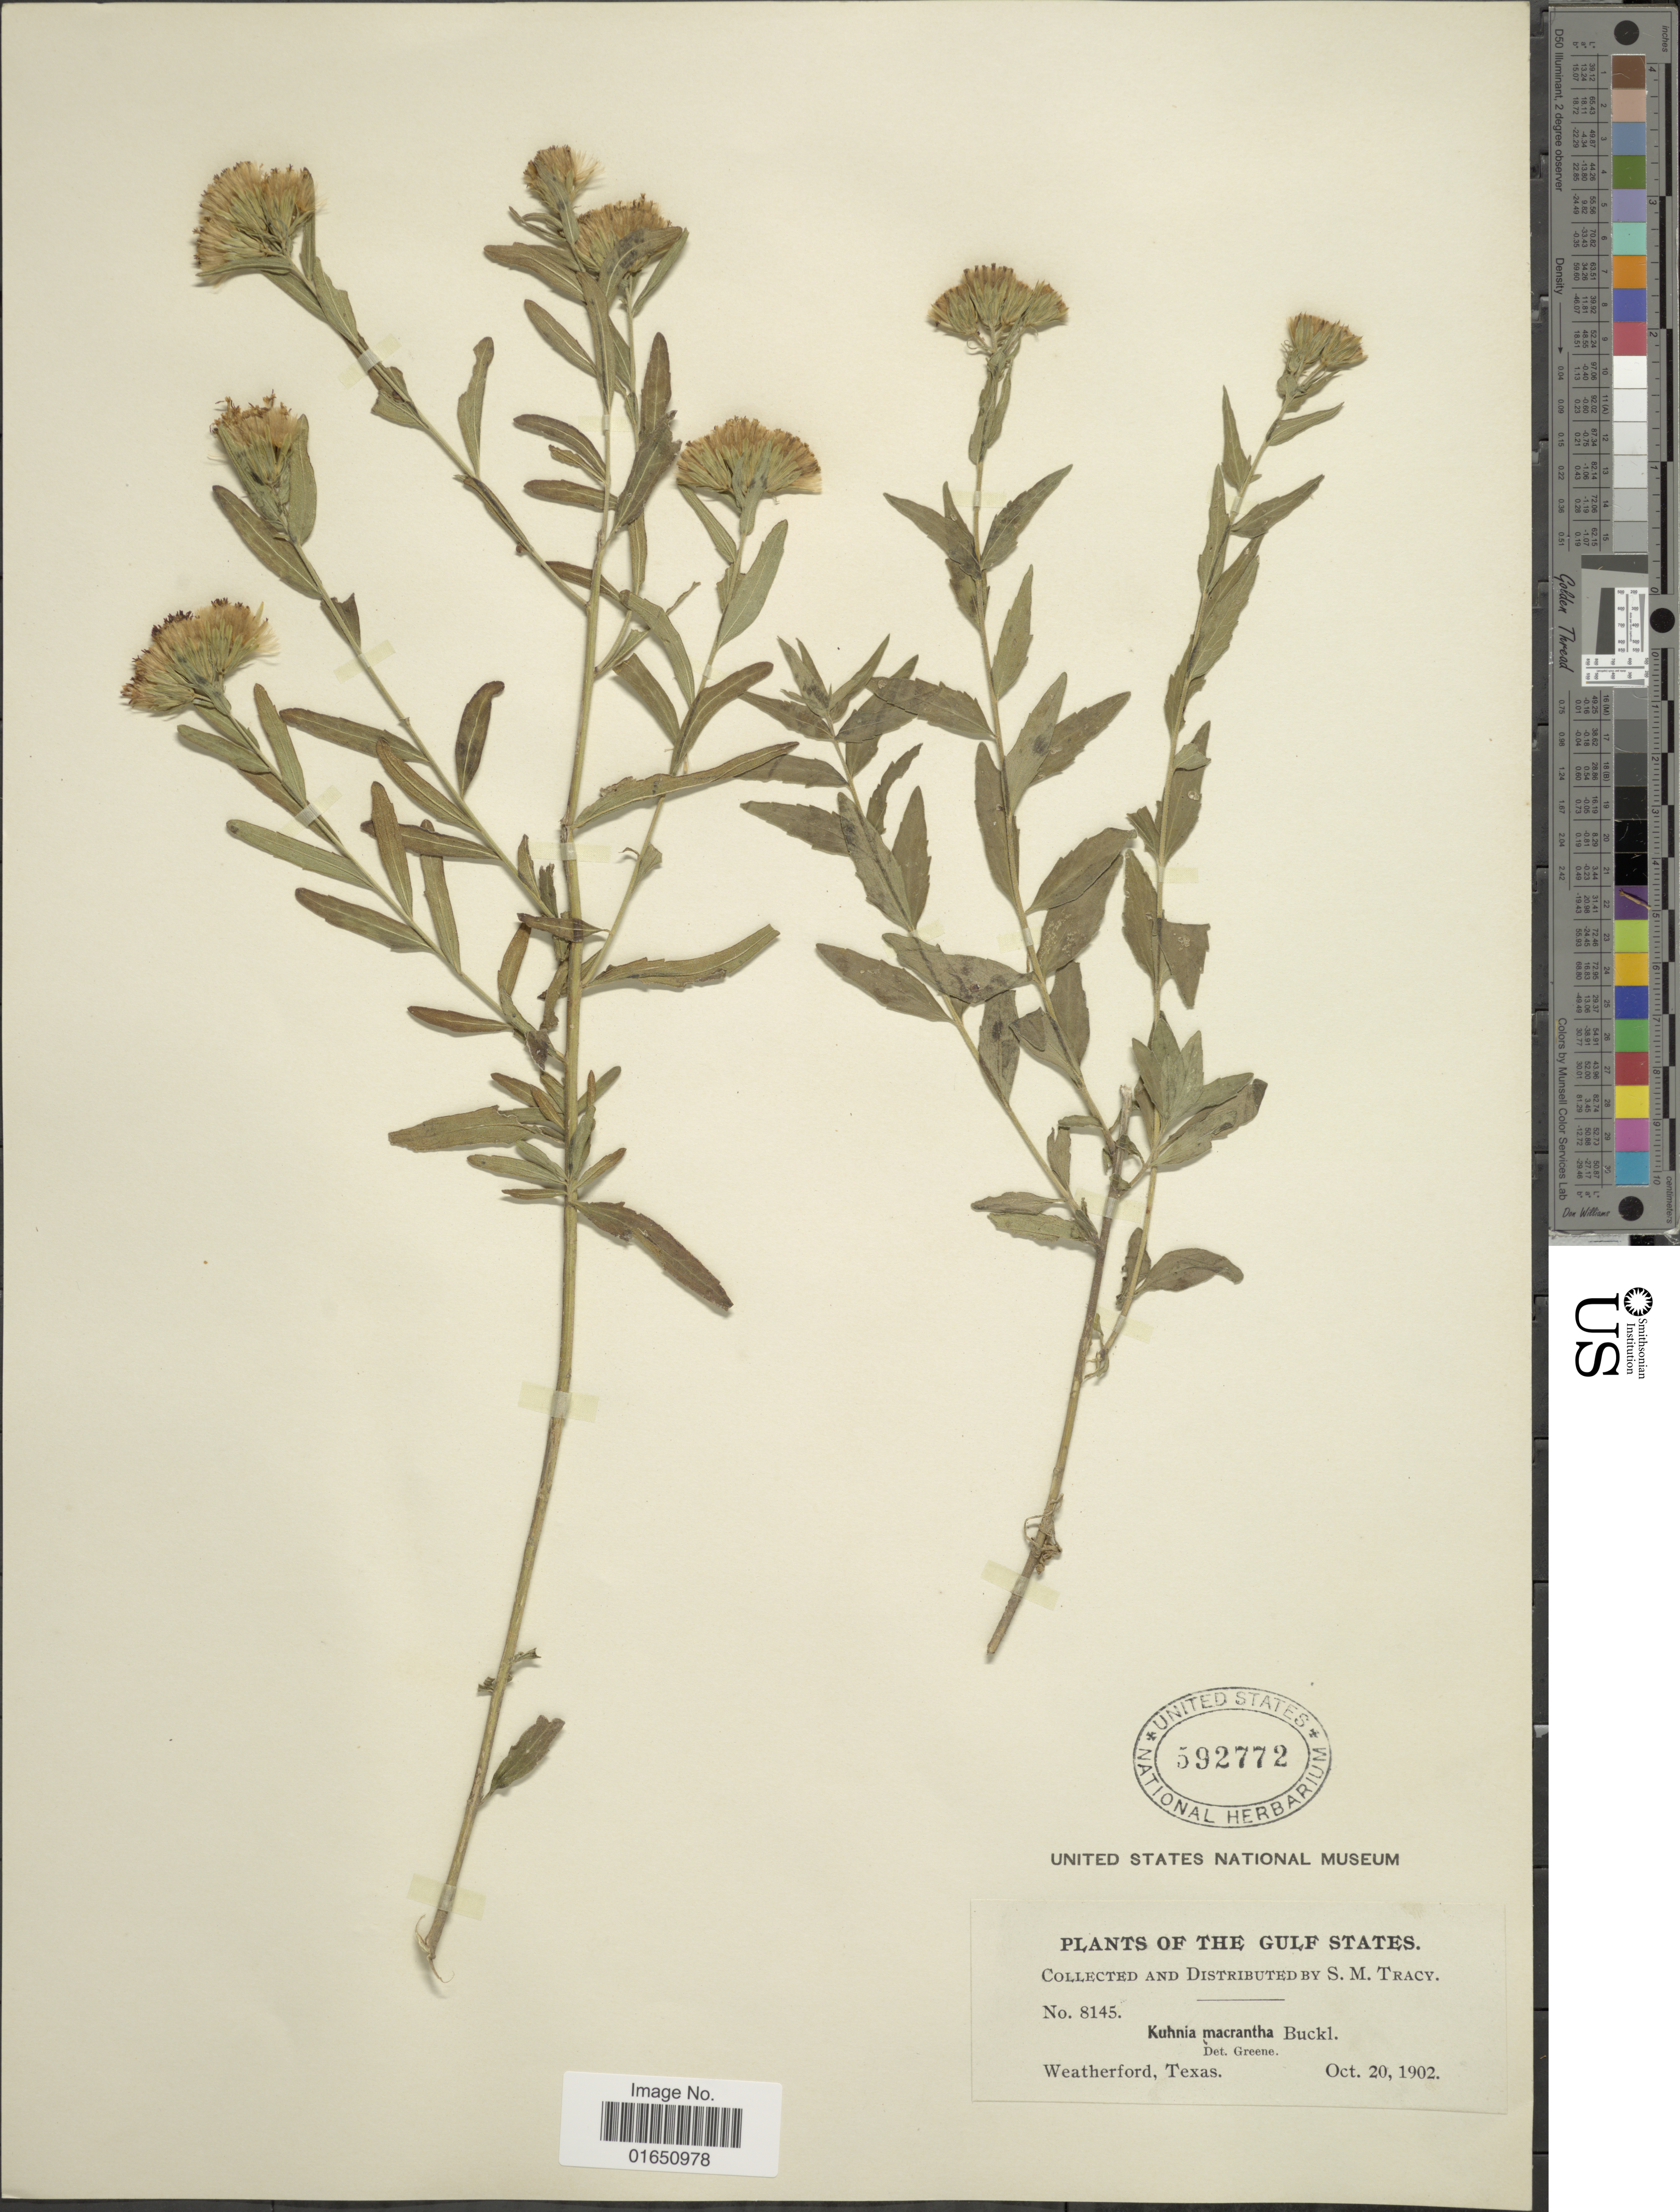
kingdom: Plantae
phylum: Tracheophyta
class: Magnoliopsida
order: Asterales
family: Asteraceae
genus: Brickellia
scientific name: Brickellia eupatorioides var. corymbulosa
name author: (Torr. & A. Gray) Shinners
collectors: S. M. Tracy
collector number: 8145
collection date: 1902-10-20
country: United States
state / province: Texas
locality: THe Gulf States. Weatherford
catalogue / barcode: US 592772